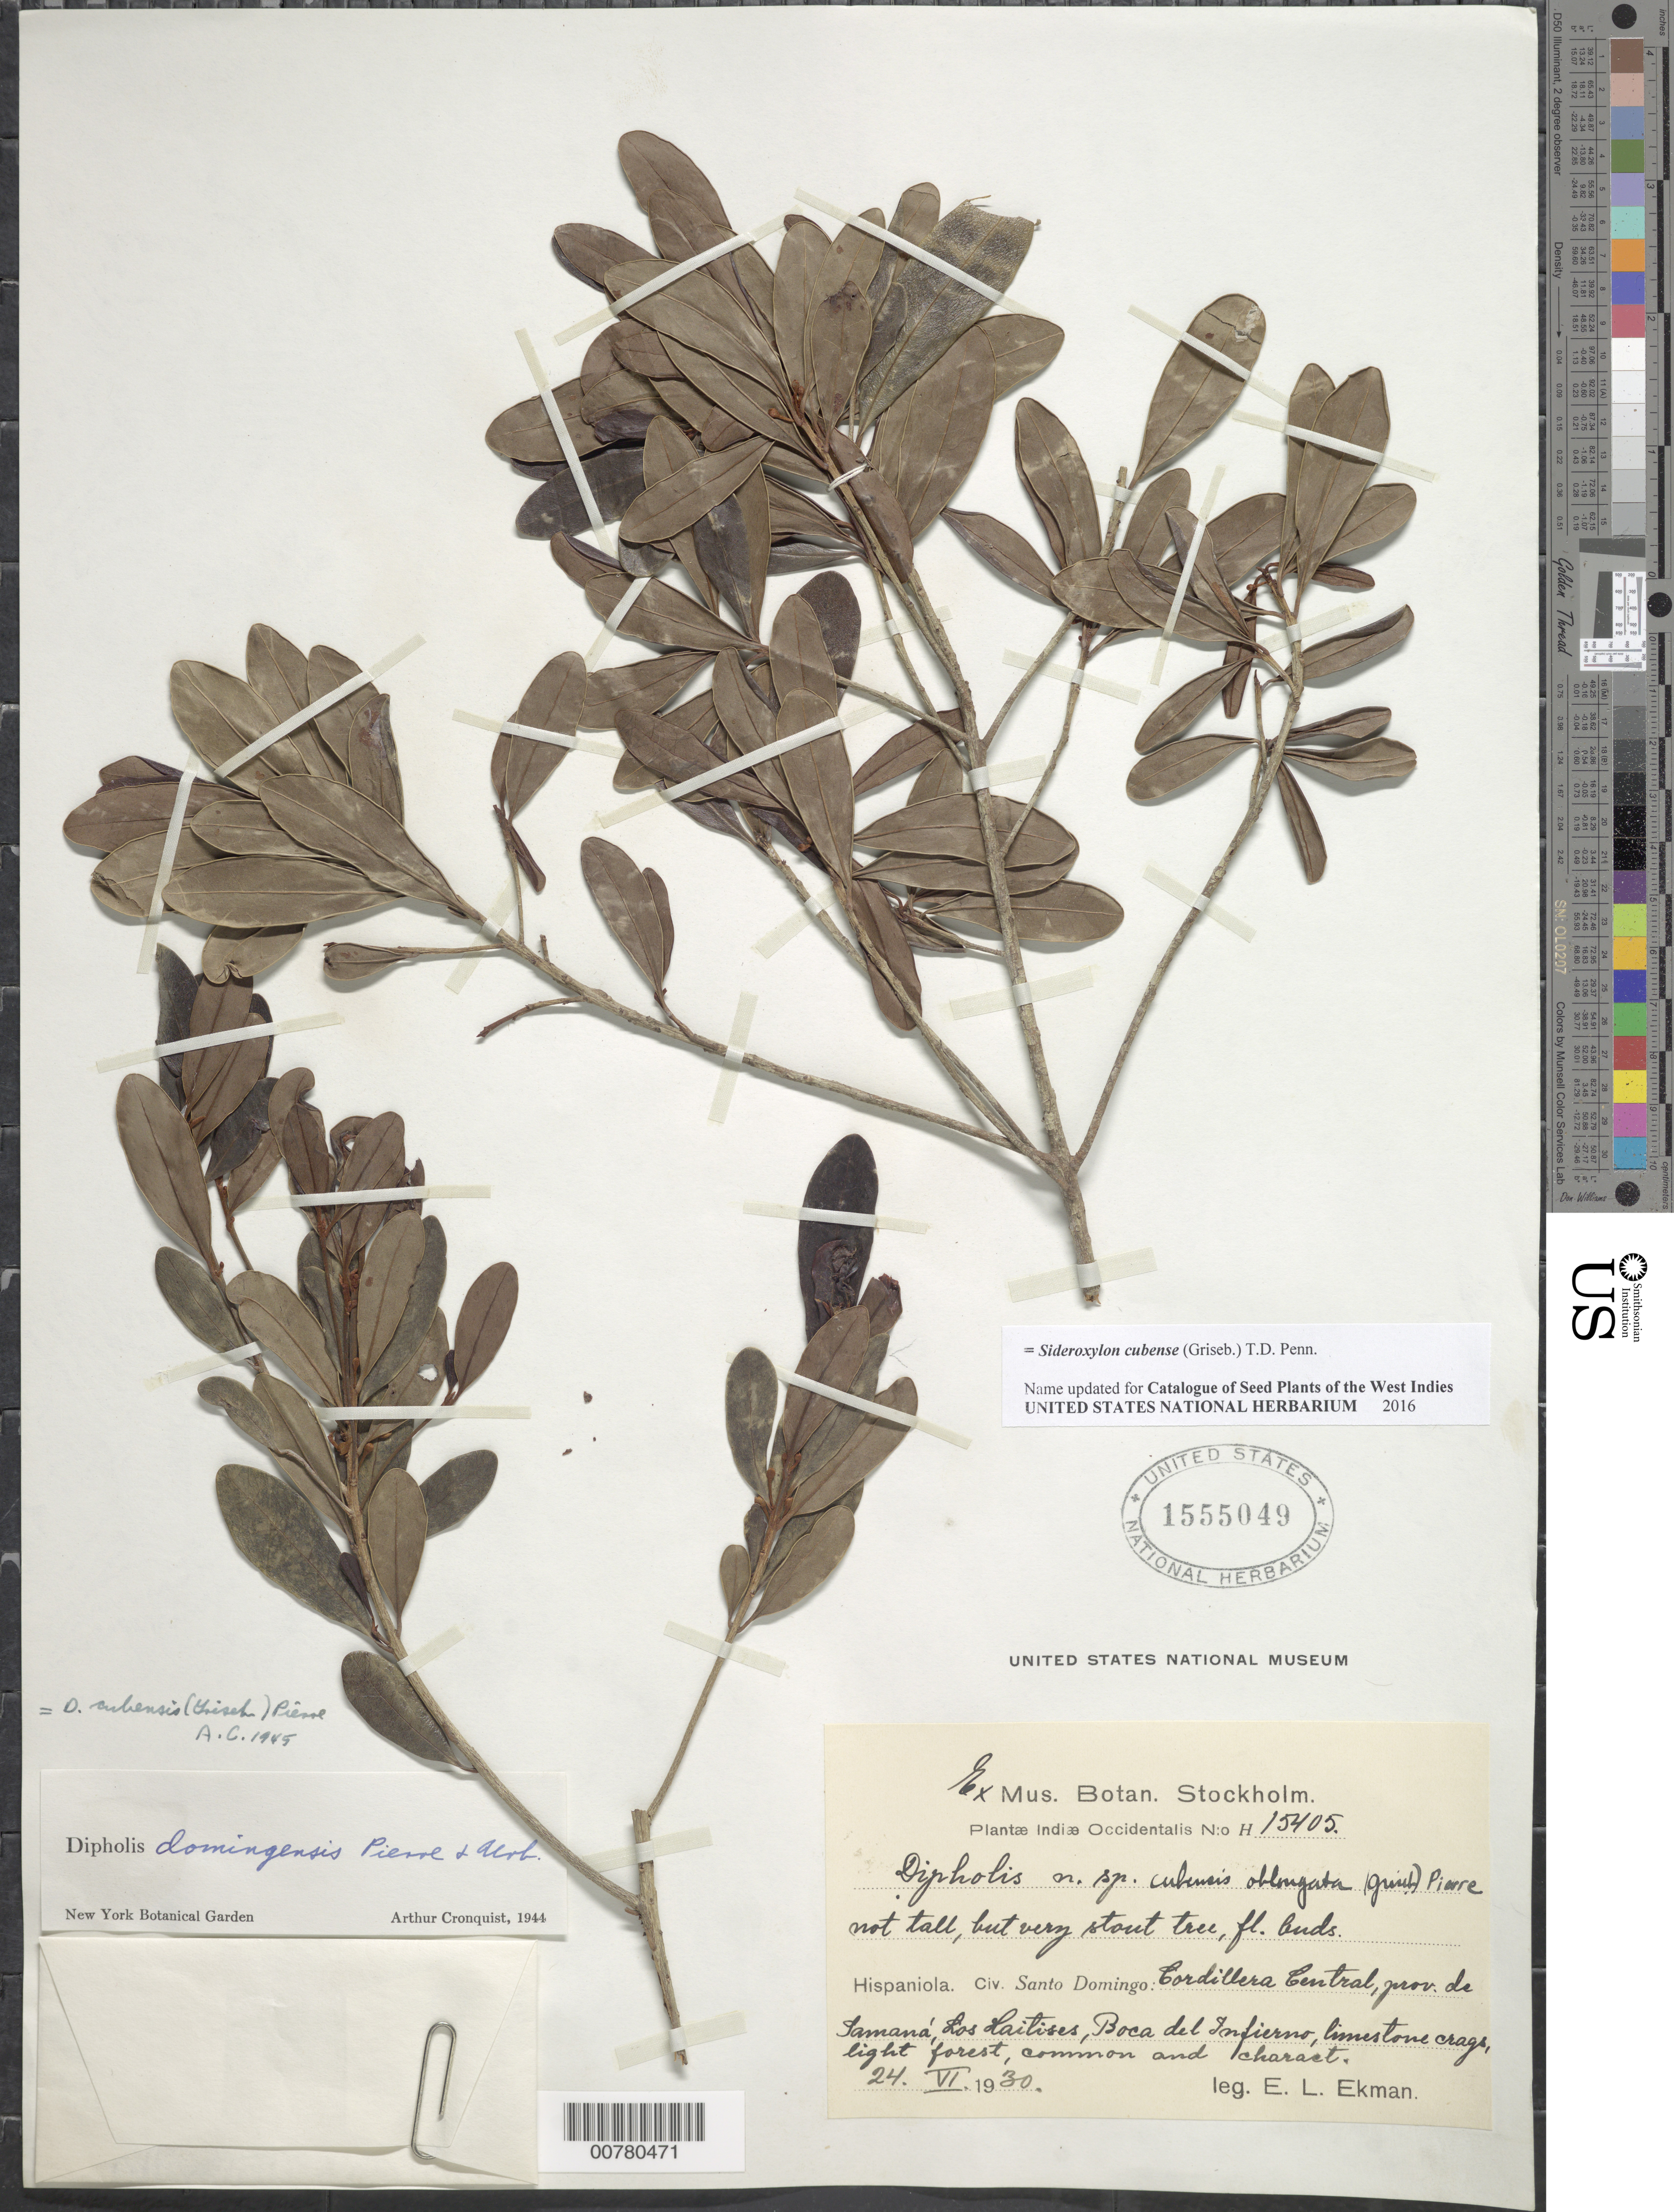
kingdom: Plantae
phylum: Tracheophyta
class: Magnoliopsida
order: Ericales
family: Sapotaceae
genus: Sideroxylon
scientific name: Sideroxylon cubense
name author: (Griseb.) T.D. Penn.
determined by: Cronquist, A. J.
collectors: E. L. Ekman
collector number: H 15405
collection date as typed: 24 Jun 1930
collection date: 1930-06-24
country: Dominican Republic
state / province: Samana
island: Hispaniola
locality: Cordillera Central, Los Haitises, Boca del Infierno.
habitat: Limestone crags, light forest, common and "charact".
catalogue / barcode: US 1555049